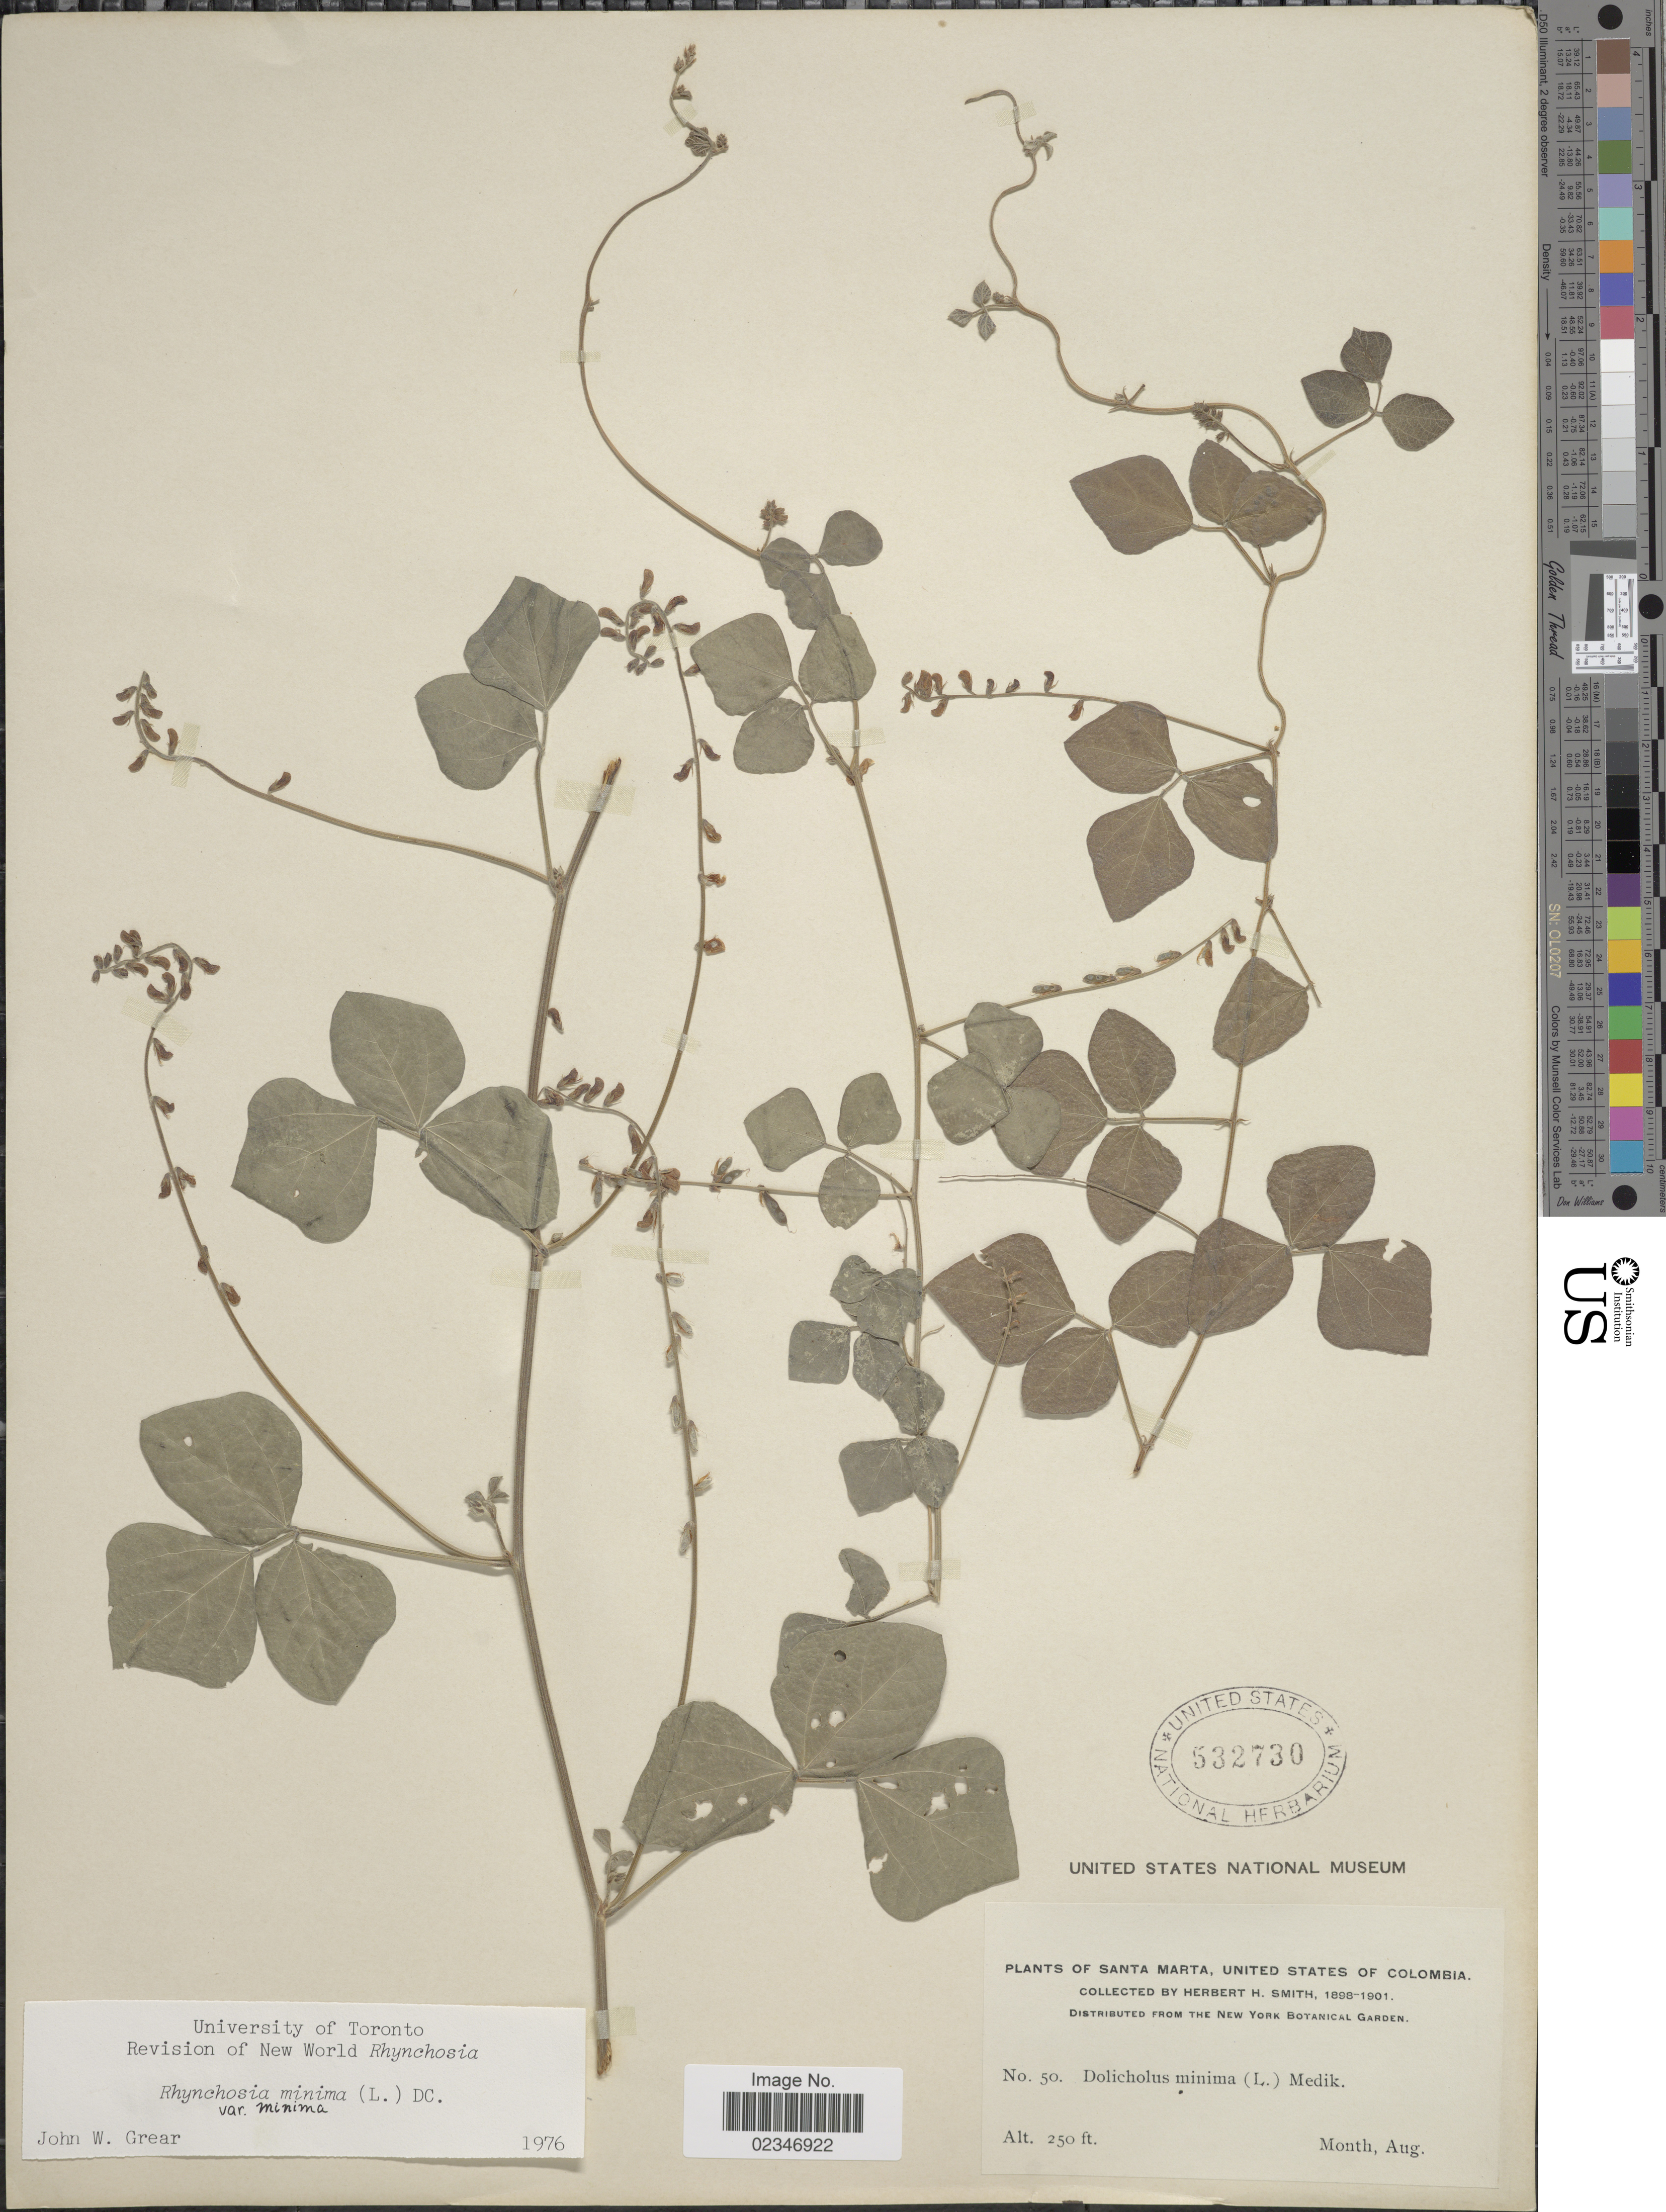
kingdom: Plantae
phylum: Tracheophyta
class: Magnoliopsida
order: Fabales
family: Fabaceae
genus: Rhynchosia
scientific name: Rhynchosia minima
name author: (L.) DC.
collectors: Herbert H. Smith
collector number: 50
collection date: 1898-08/1901-08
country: Colombia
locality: Santa Marta, United States of Colombia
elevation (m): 76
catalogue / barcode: US 532730